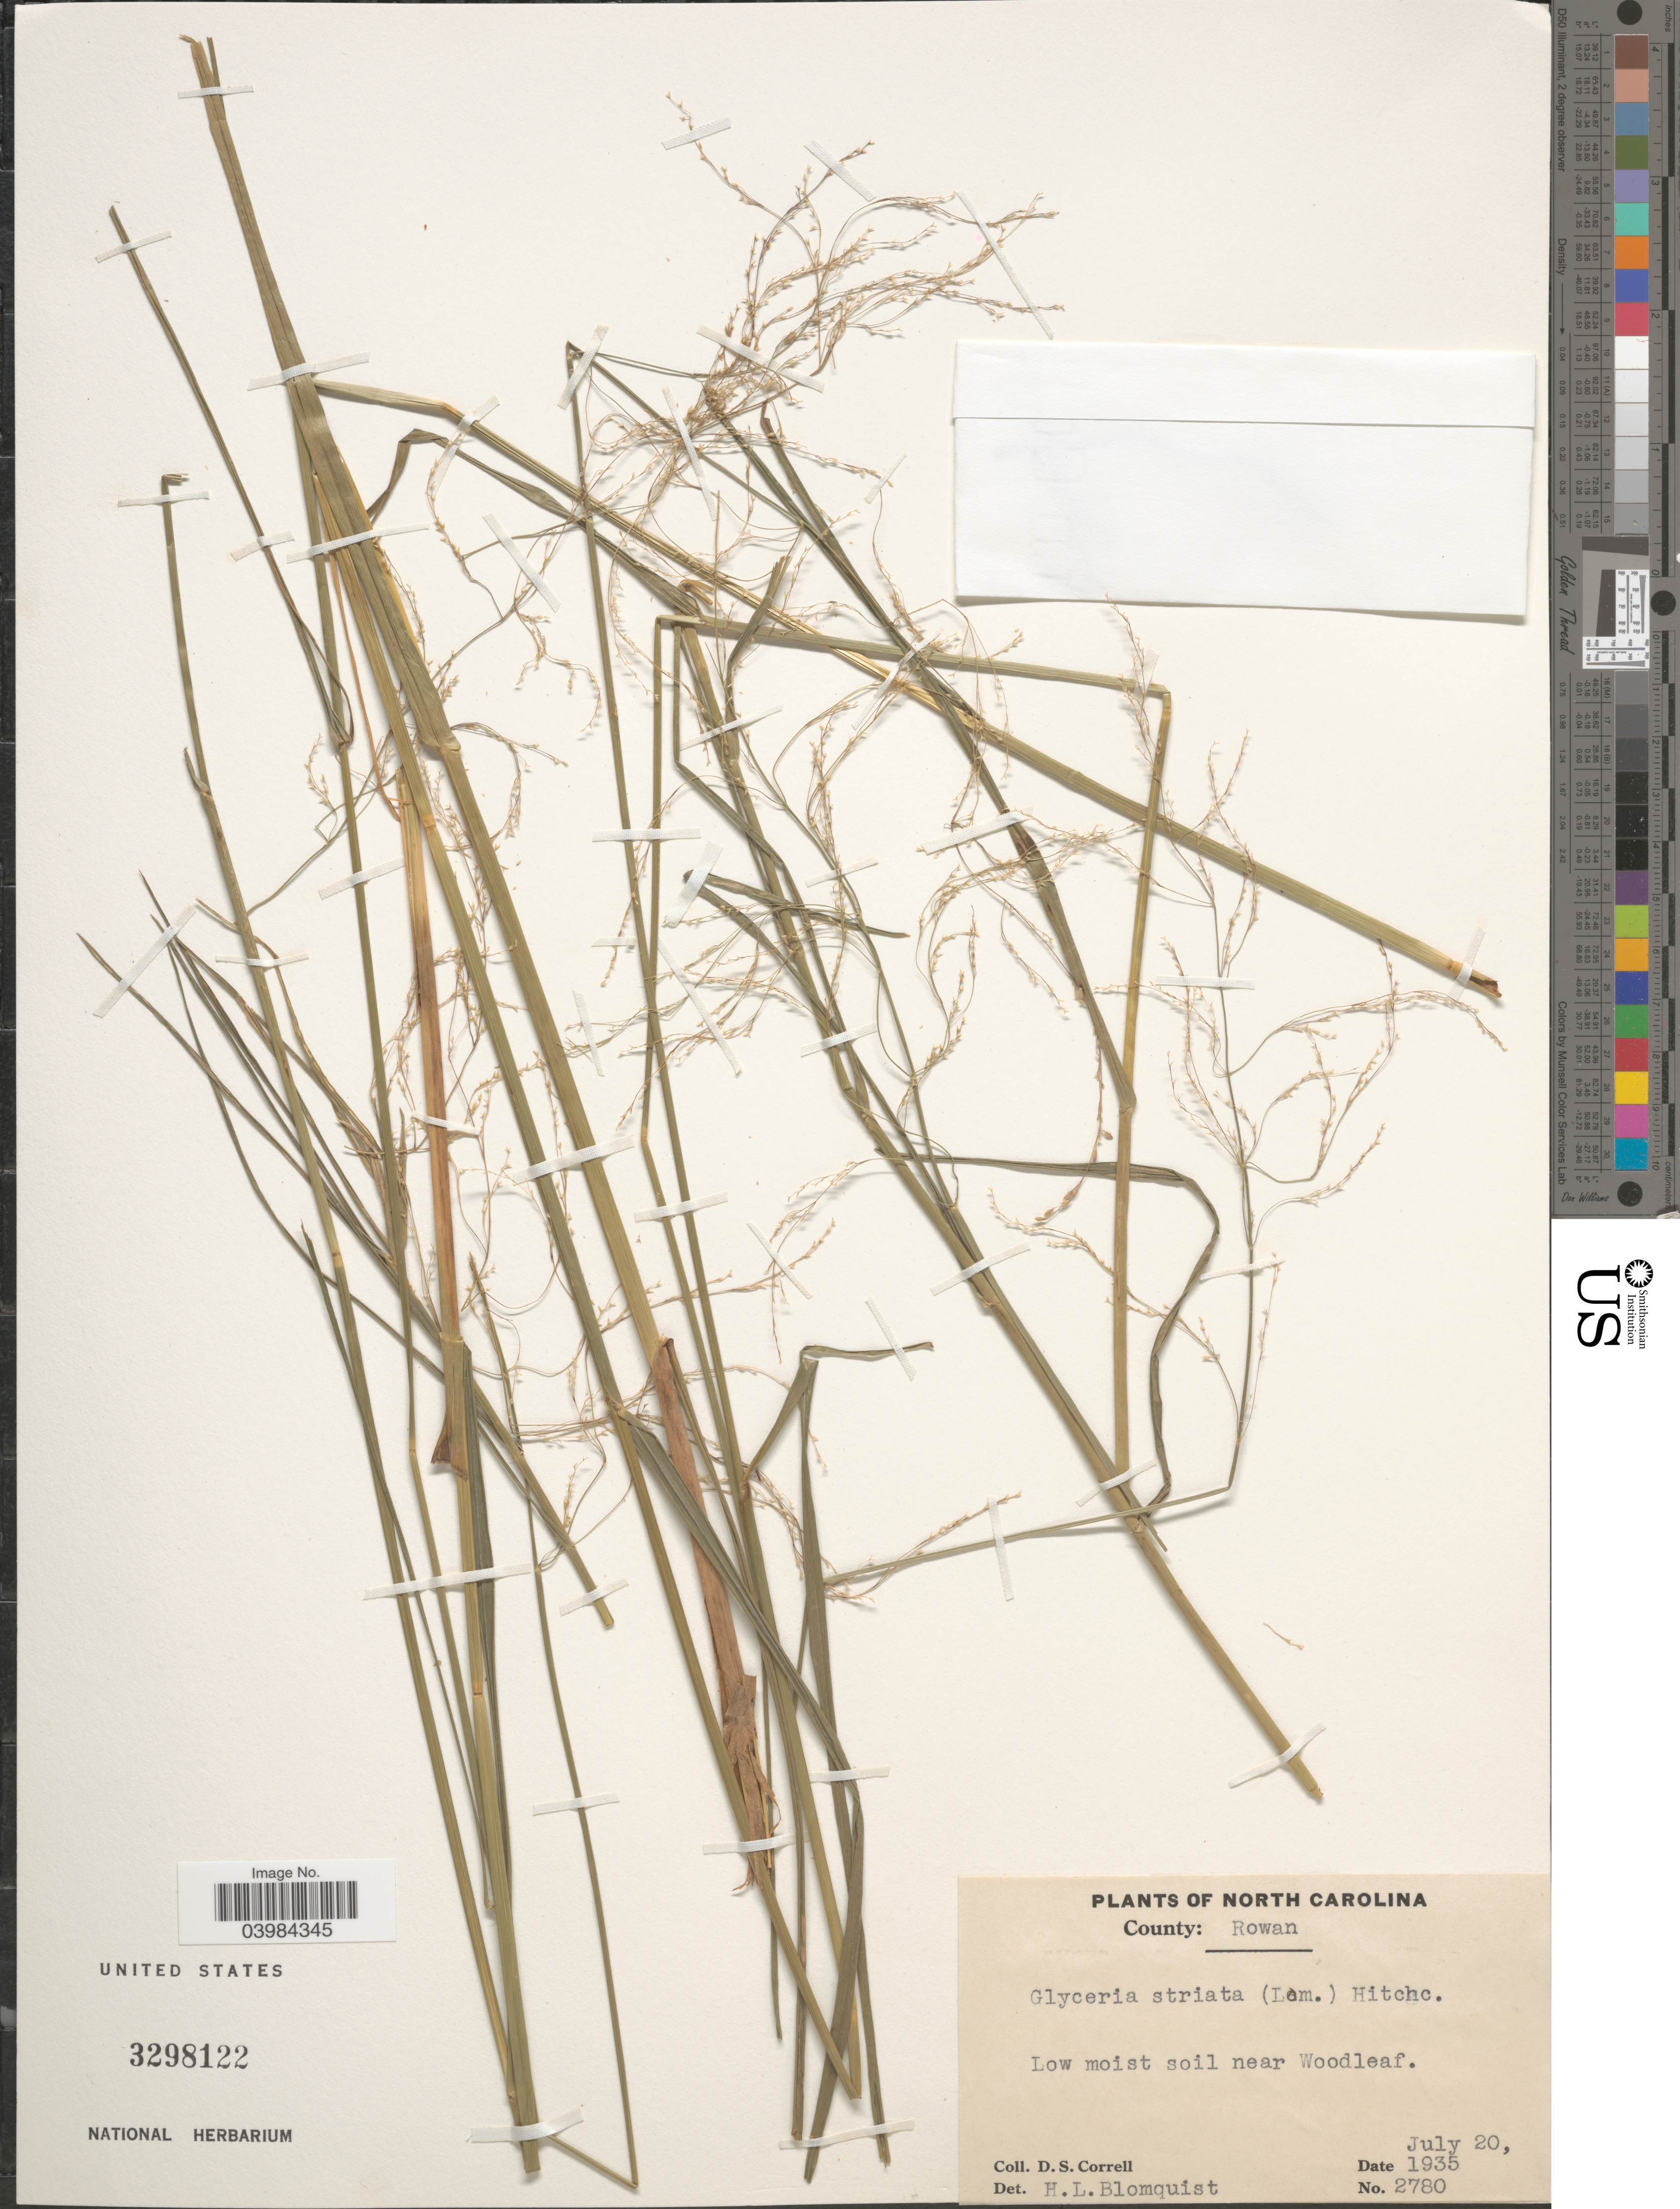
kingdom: Plantae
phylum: Tracheophyta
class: Liliopsida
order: Poales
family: Poaceae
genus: Glyceria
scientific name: Glyceria striata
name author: (Lam.) Hitchc.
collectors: D. S. Correll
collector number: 2780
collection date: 1935-07-20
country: United States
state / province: North Carolina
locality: County: Rowan. Low moist soil near Woodleaf.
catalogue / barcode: US 3298122